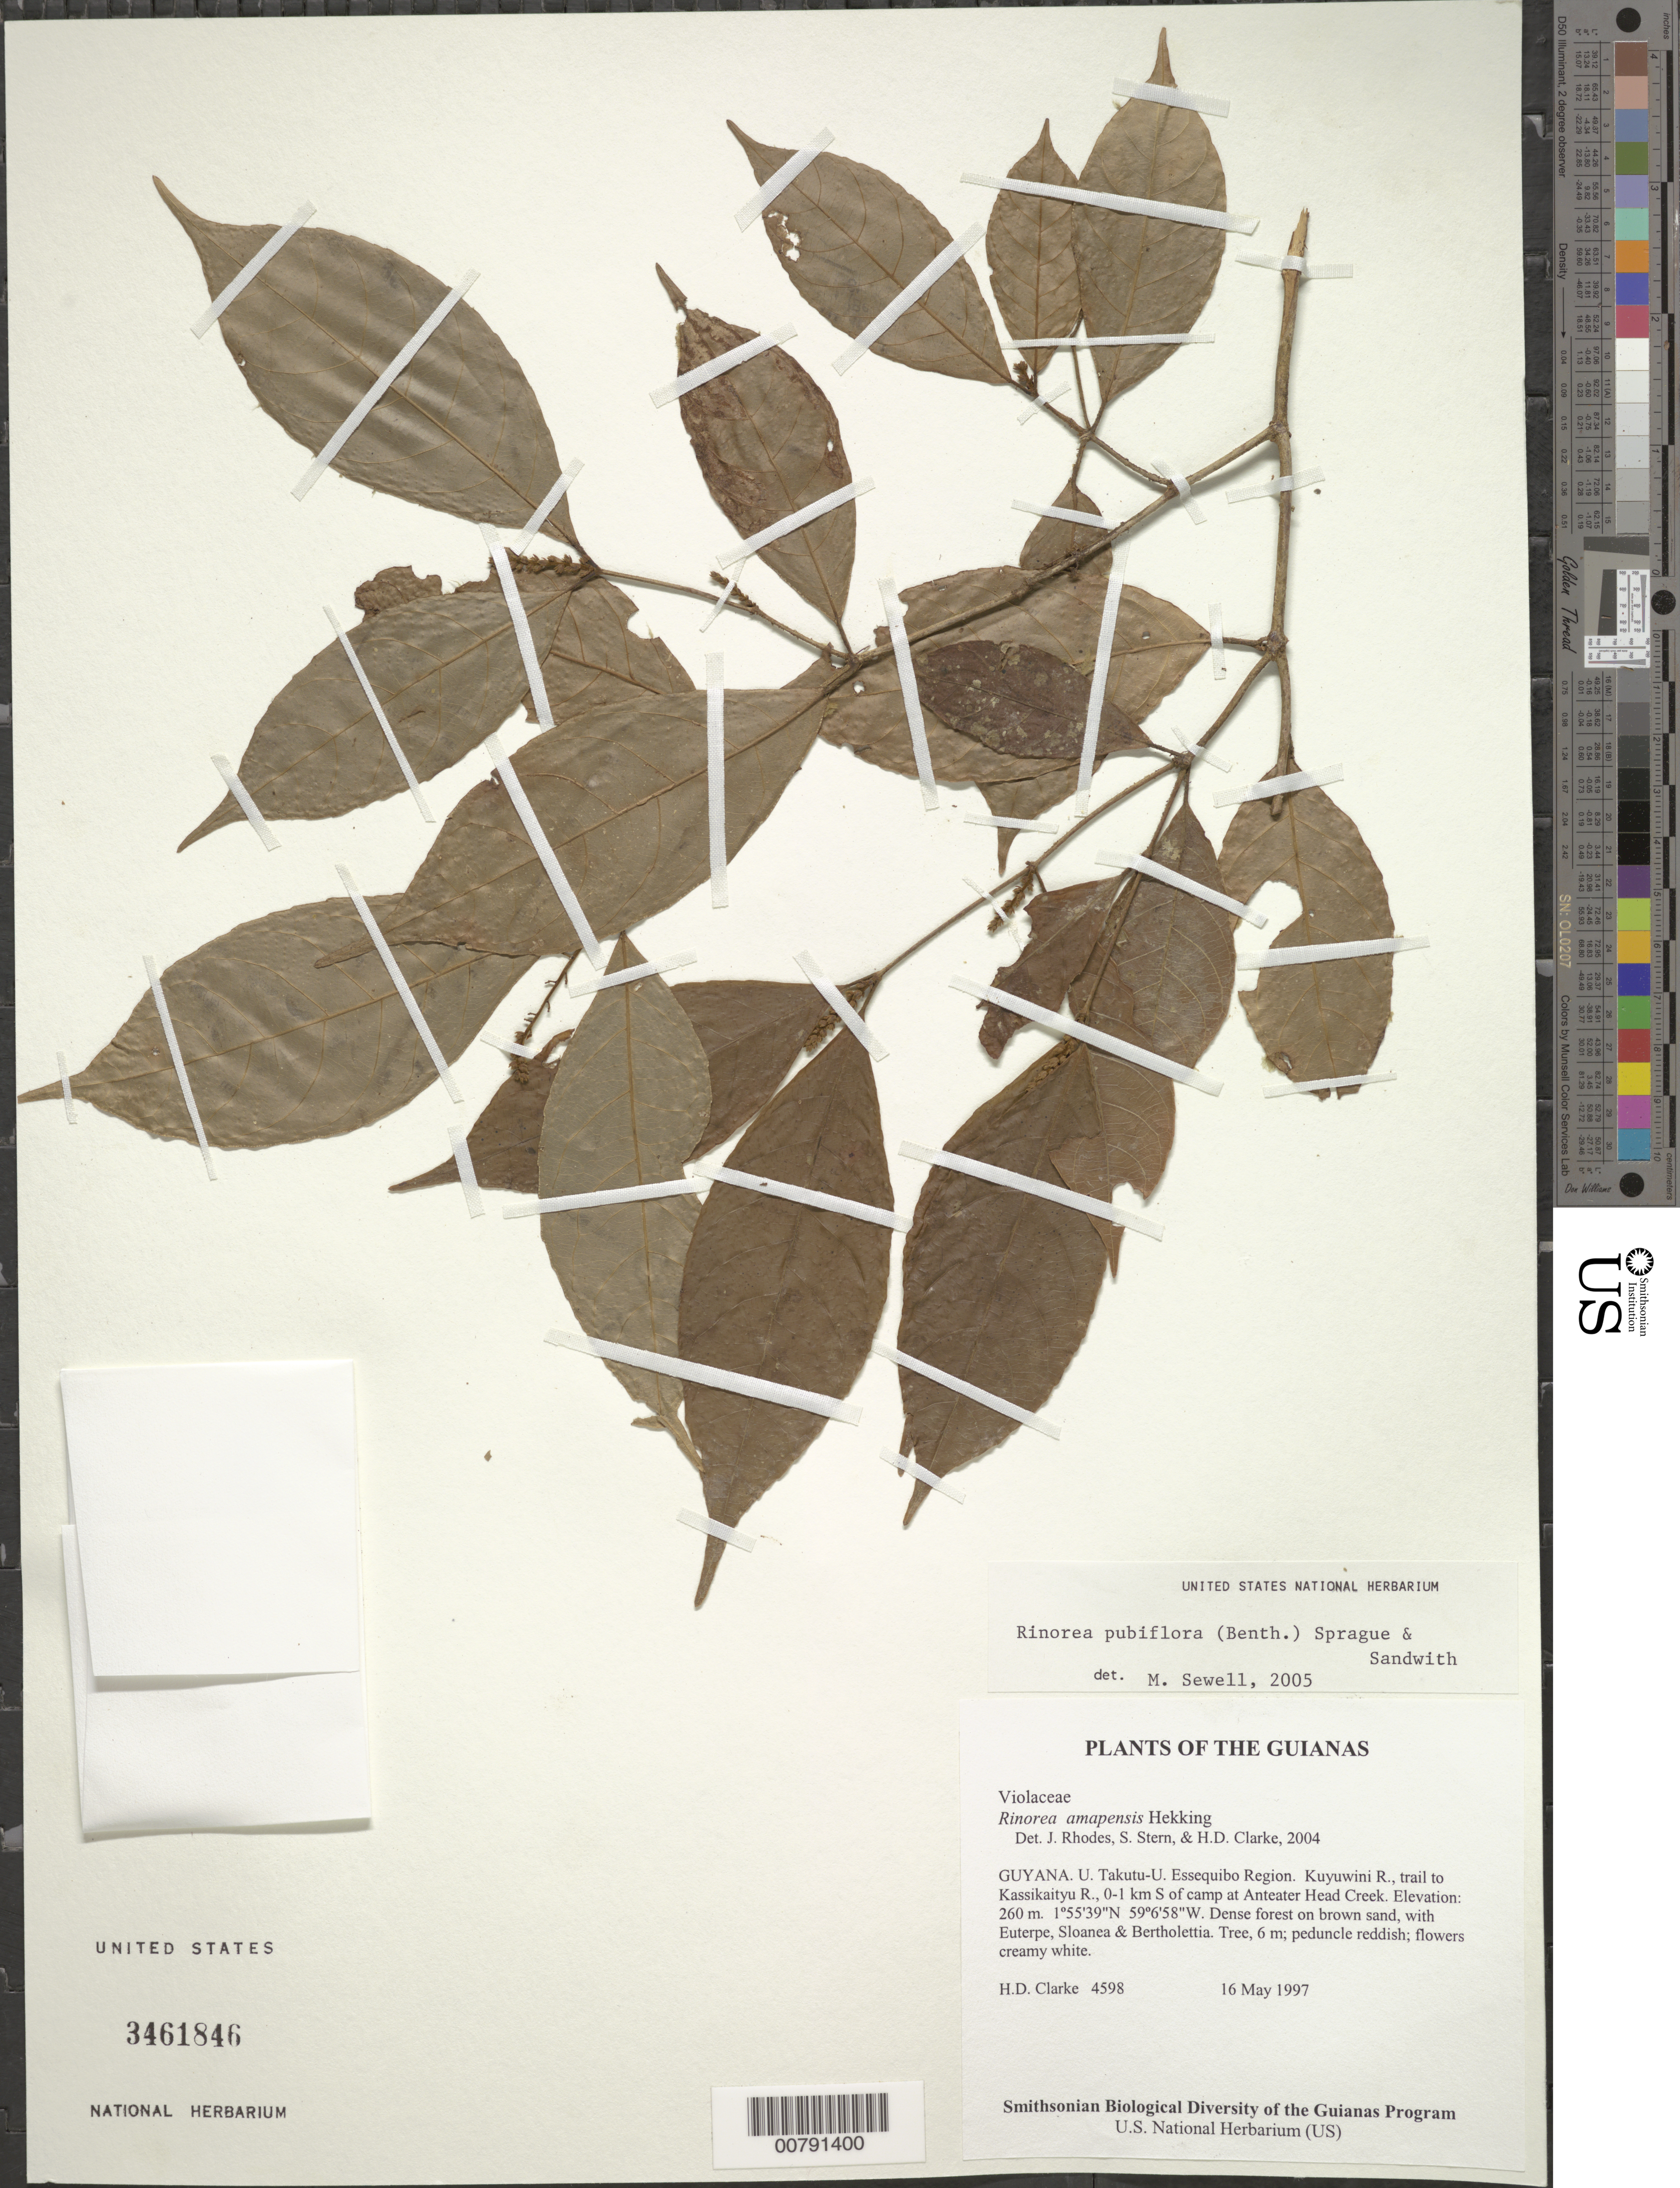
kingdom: Plantae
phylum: Tracheophyta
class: Magnoliopsida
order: Malpighiales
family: Violaceae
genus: Rinorea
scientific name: Rinorea pubiflora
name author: (Benth.) Sprague & Sandwith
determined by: Sewell, M.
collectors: H. D. Clarke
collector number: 4598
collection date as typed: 16 May 1997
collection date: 1997-05-16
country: Guyana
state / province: U. Takutu-U. Essequibo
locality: Kuyuwini R., trail to Kassikaityu R., 0-1 km S of camp at Anteater Head Creek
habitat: Dense forest on brown sand, with Euterpe, Sloanea & Bertholettia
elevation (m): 260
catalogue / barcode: US 3461846